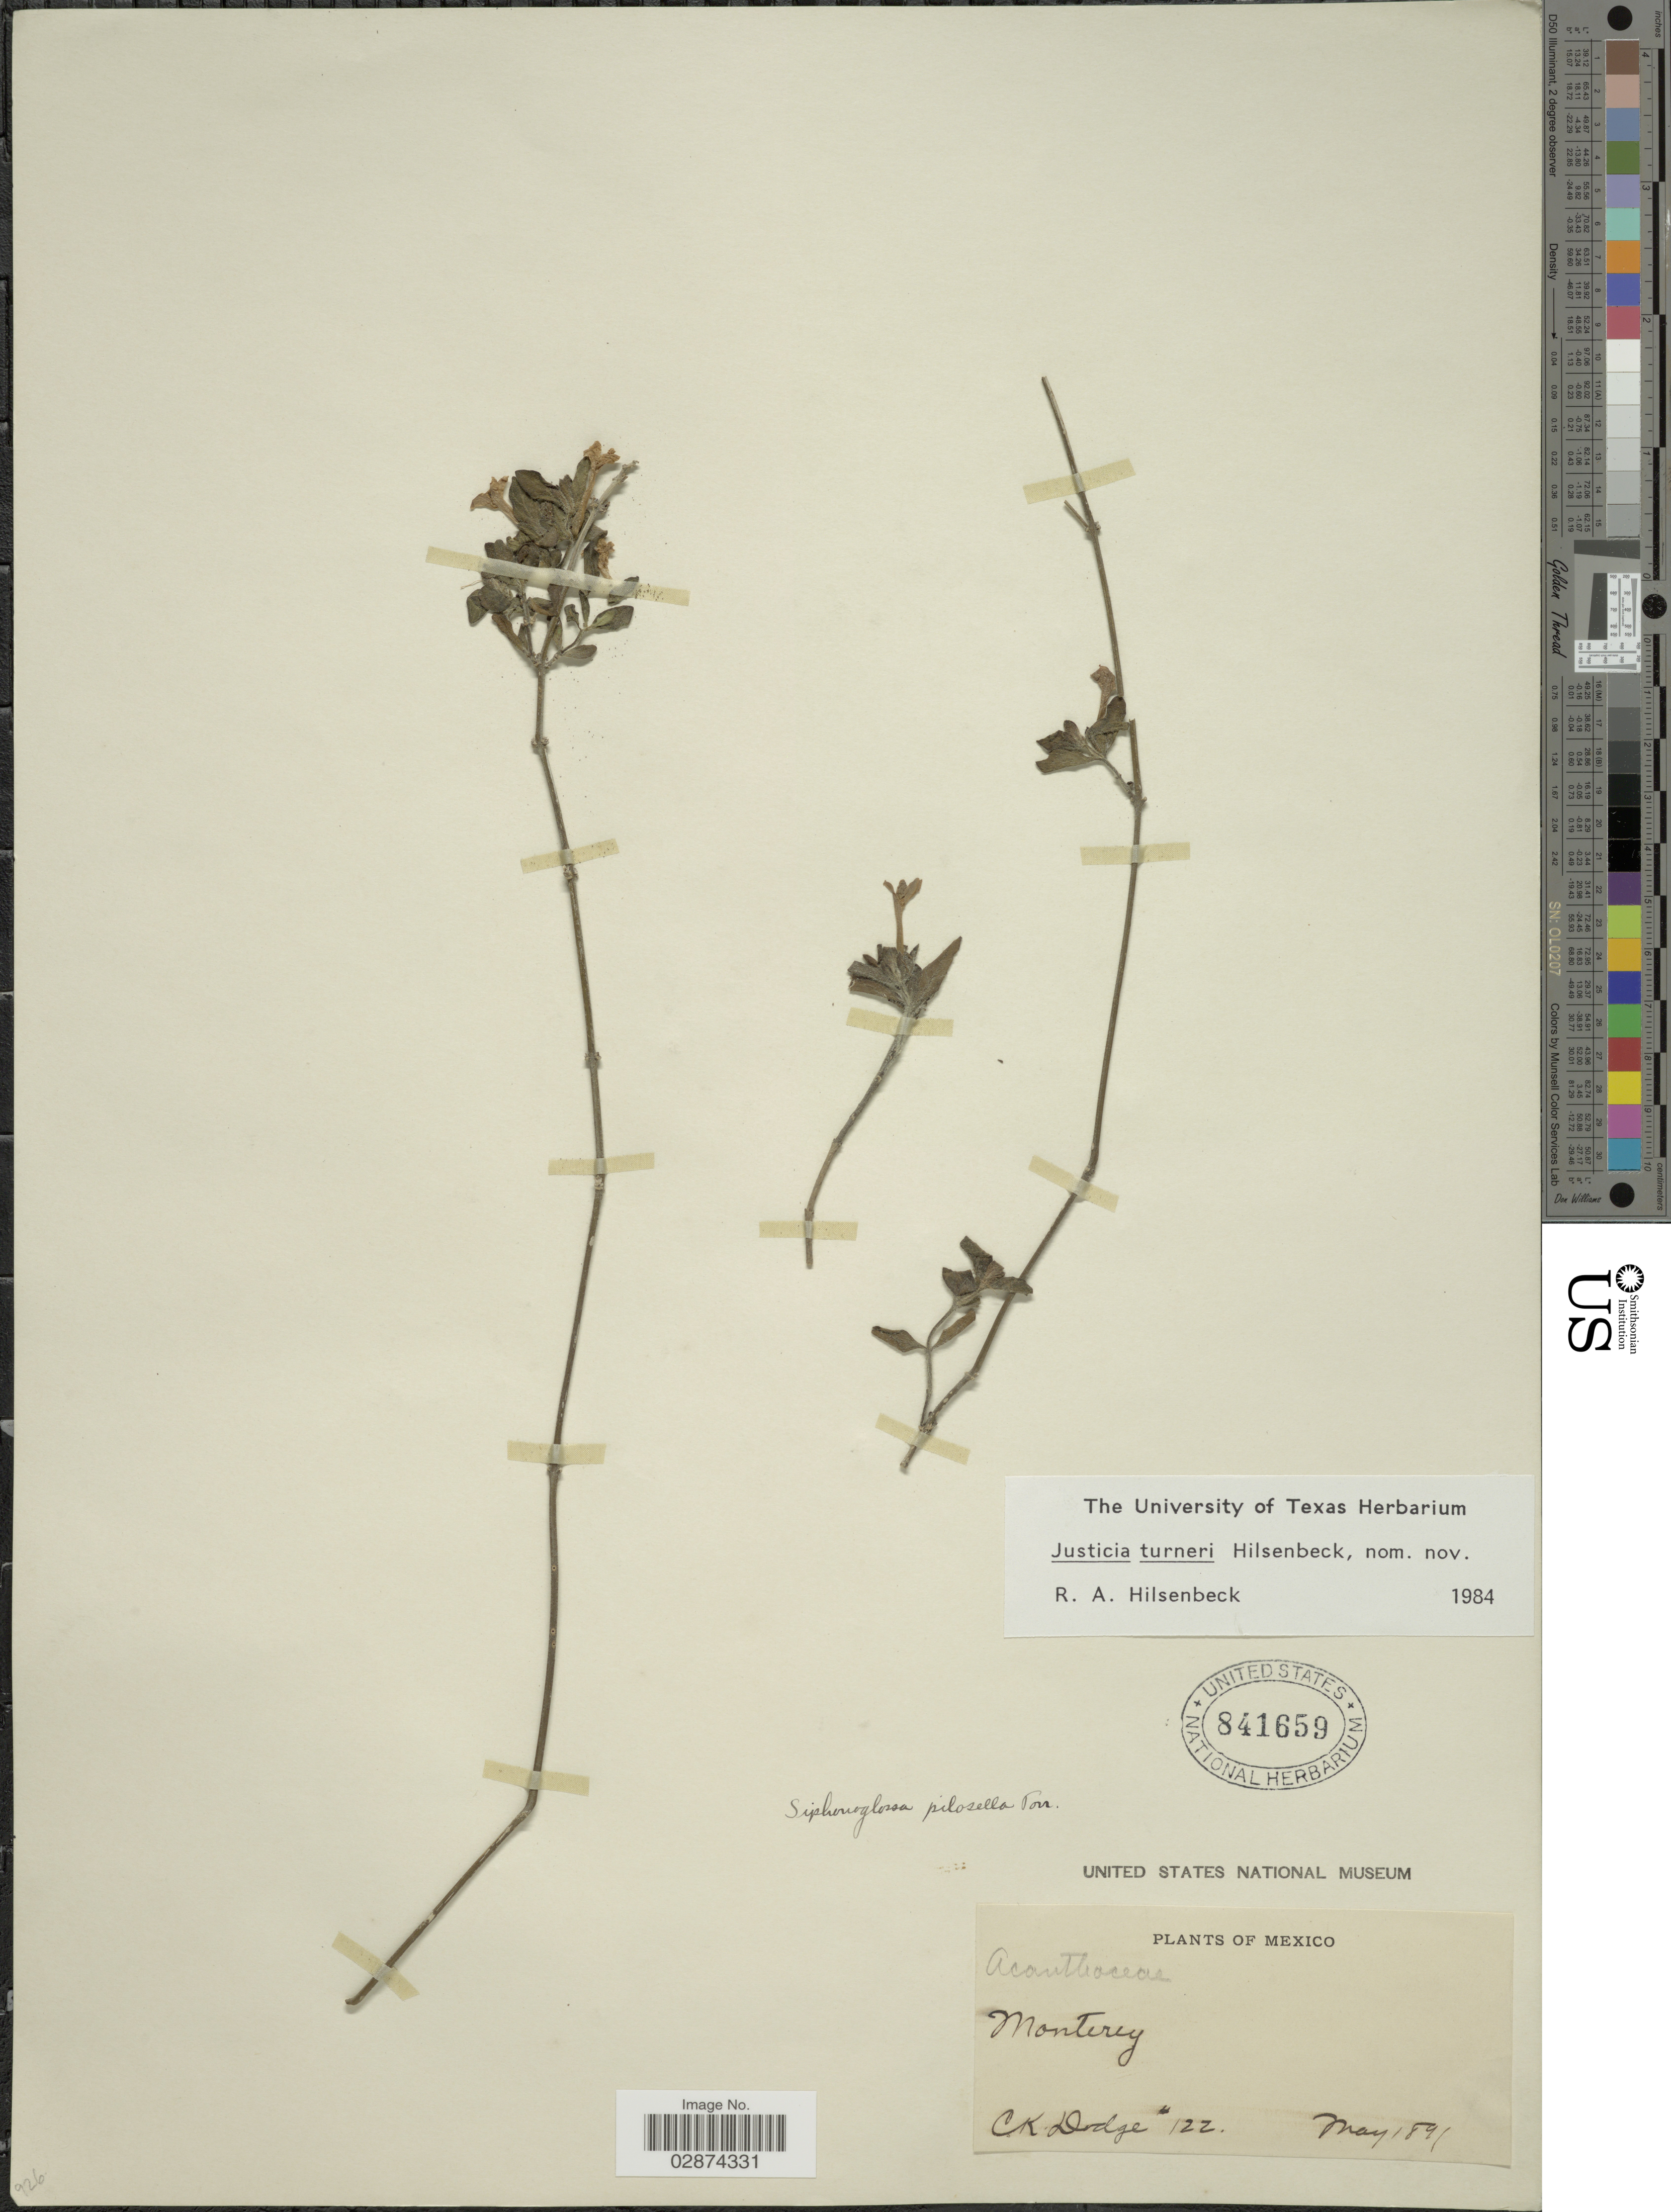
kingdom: Plantae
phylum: Tracheophyta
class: Magnoliopsida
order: Lamiales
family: Acanthaceae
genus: Justicia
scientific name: Justicia pilosella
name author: (Nees) Hilsenb.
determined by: Fisher, Amanda, (LOB), California State University, Long Beach (UNITED STATES)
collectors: C. Dodge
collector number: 122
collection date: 1891-05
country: Mexico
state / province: Nuevo León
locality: Monterey.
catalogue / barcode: US 841659